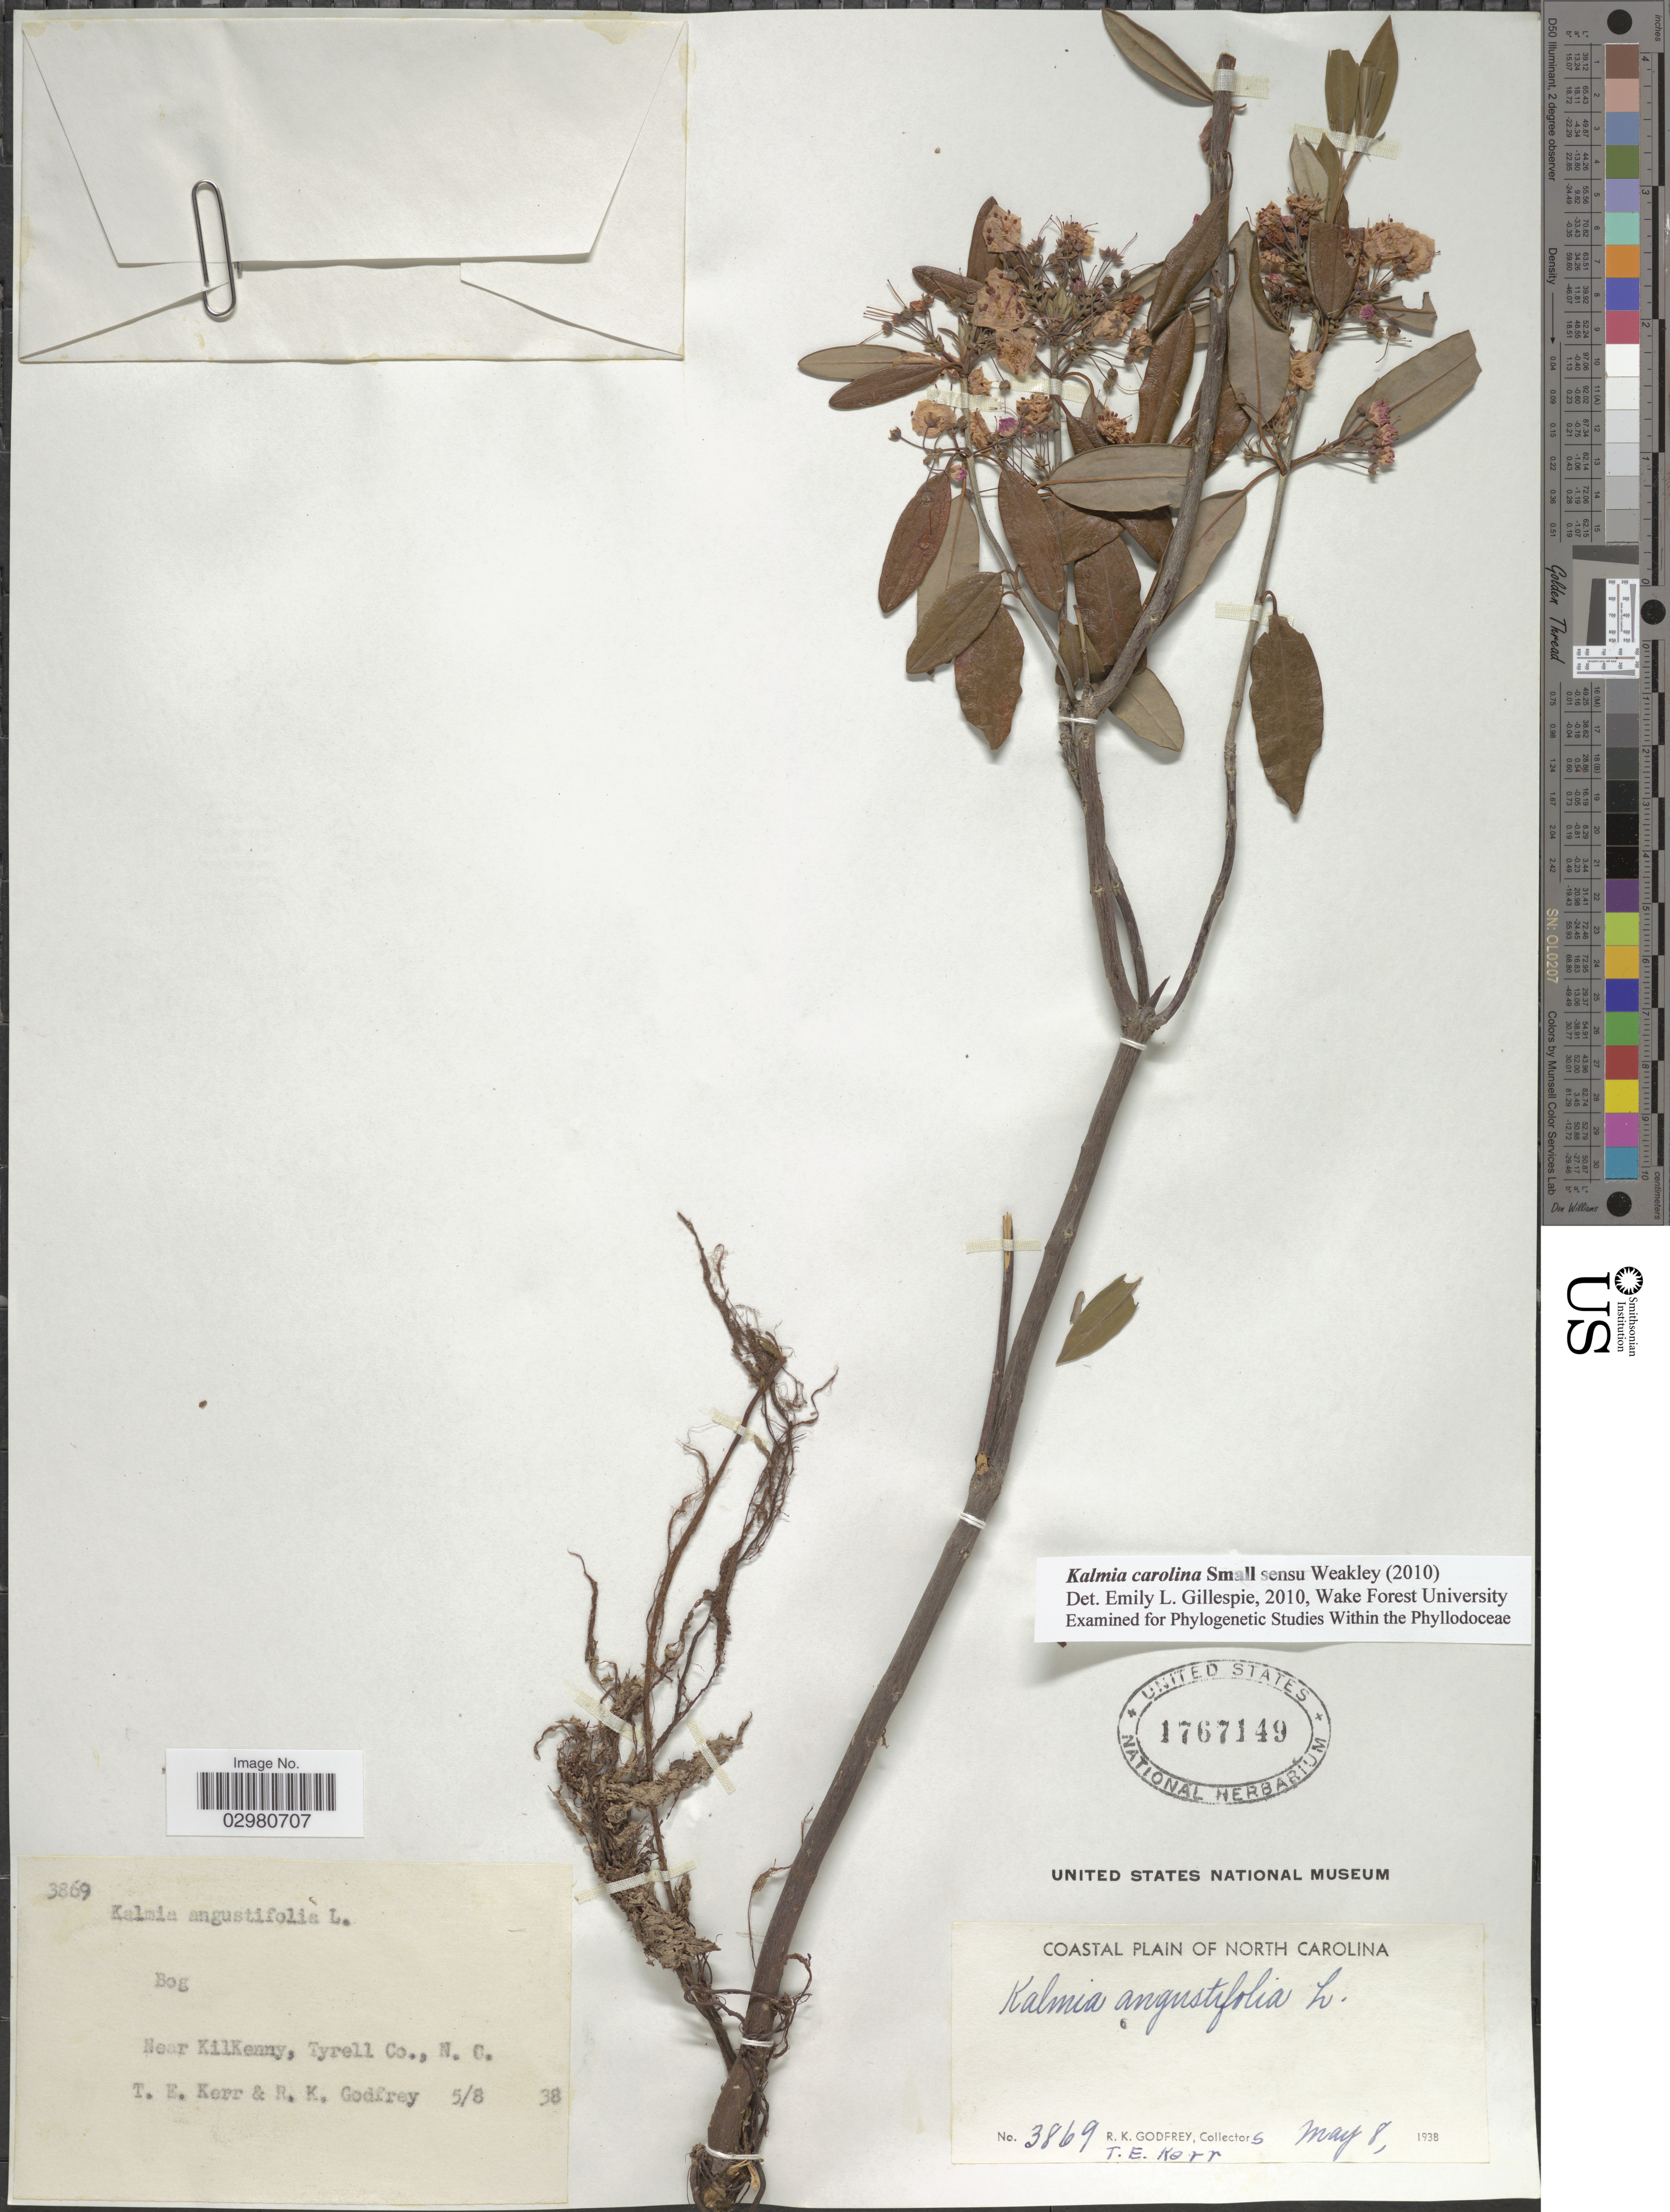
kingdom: Plantae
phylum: Tracheophyta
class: Magnoliopsida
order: Ericales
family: Ericaceae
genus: Kalmia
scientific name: Kalmia carolina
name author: Small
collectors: R. K. Godfrey & T. E. Kerr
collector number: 3869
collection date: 1938-05-08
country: United States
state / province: North Carolina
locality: Coastal plain of North Carolina. Near KilKenny, Tyrell Co.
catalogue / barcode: US 1767149